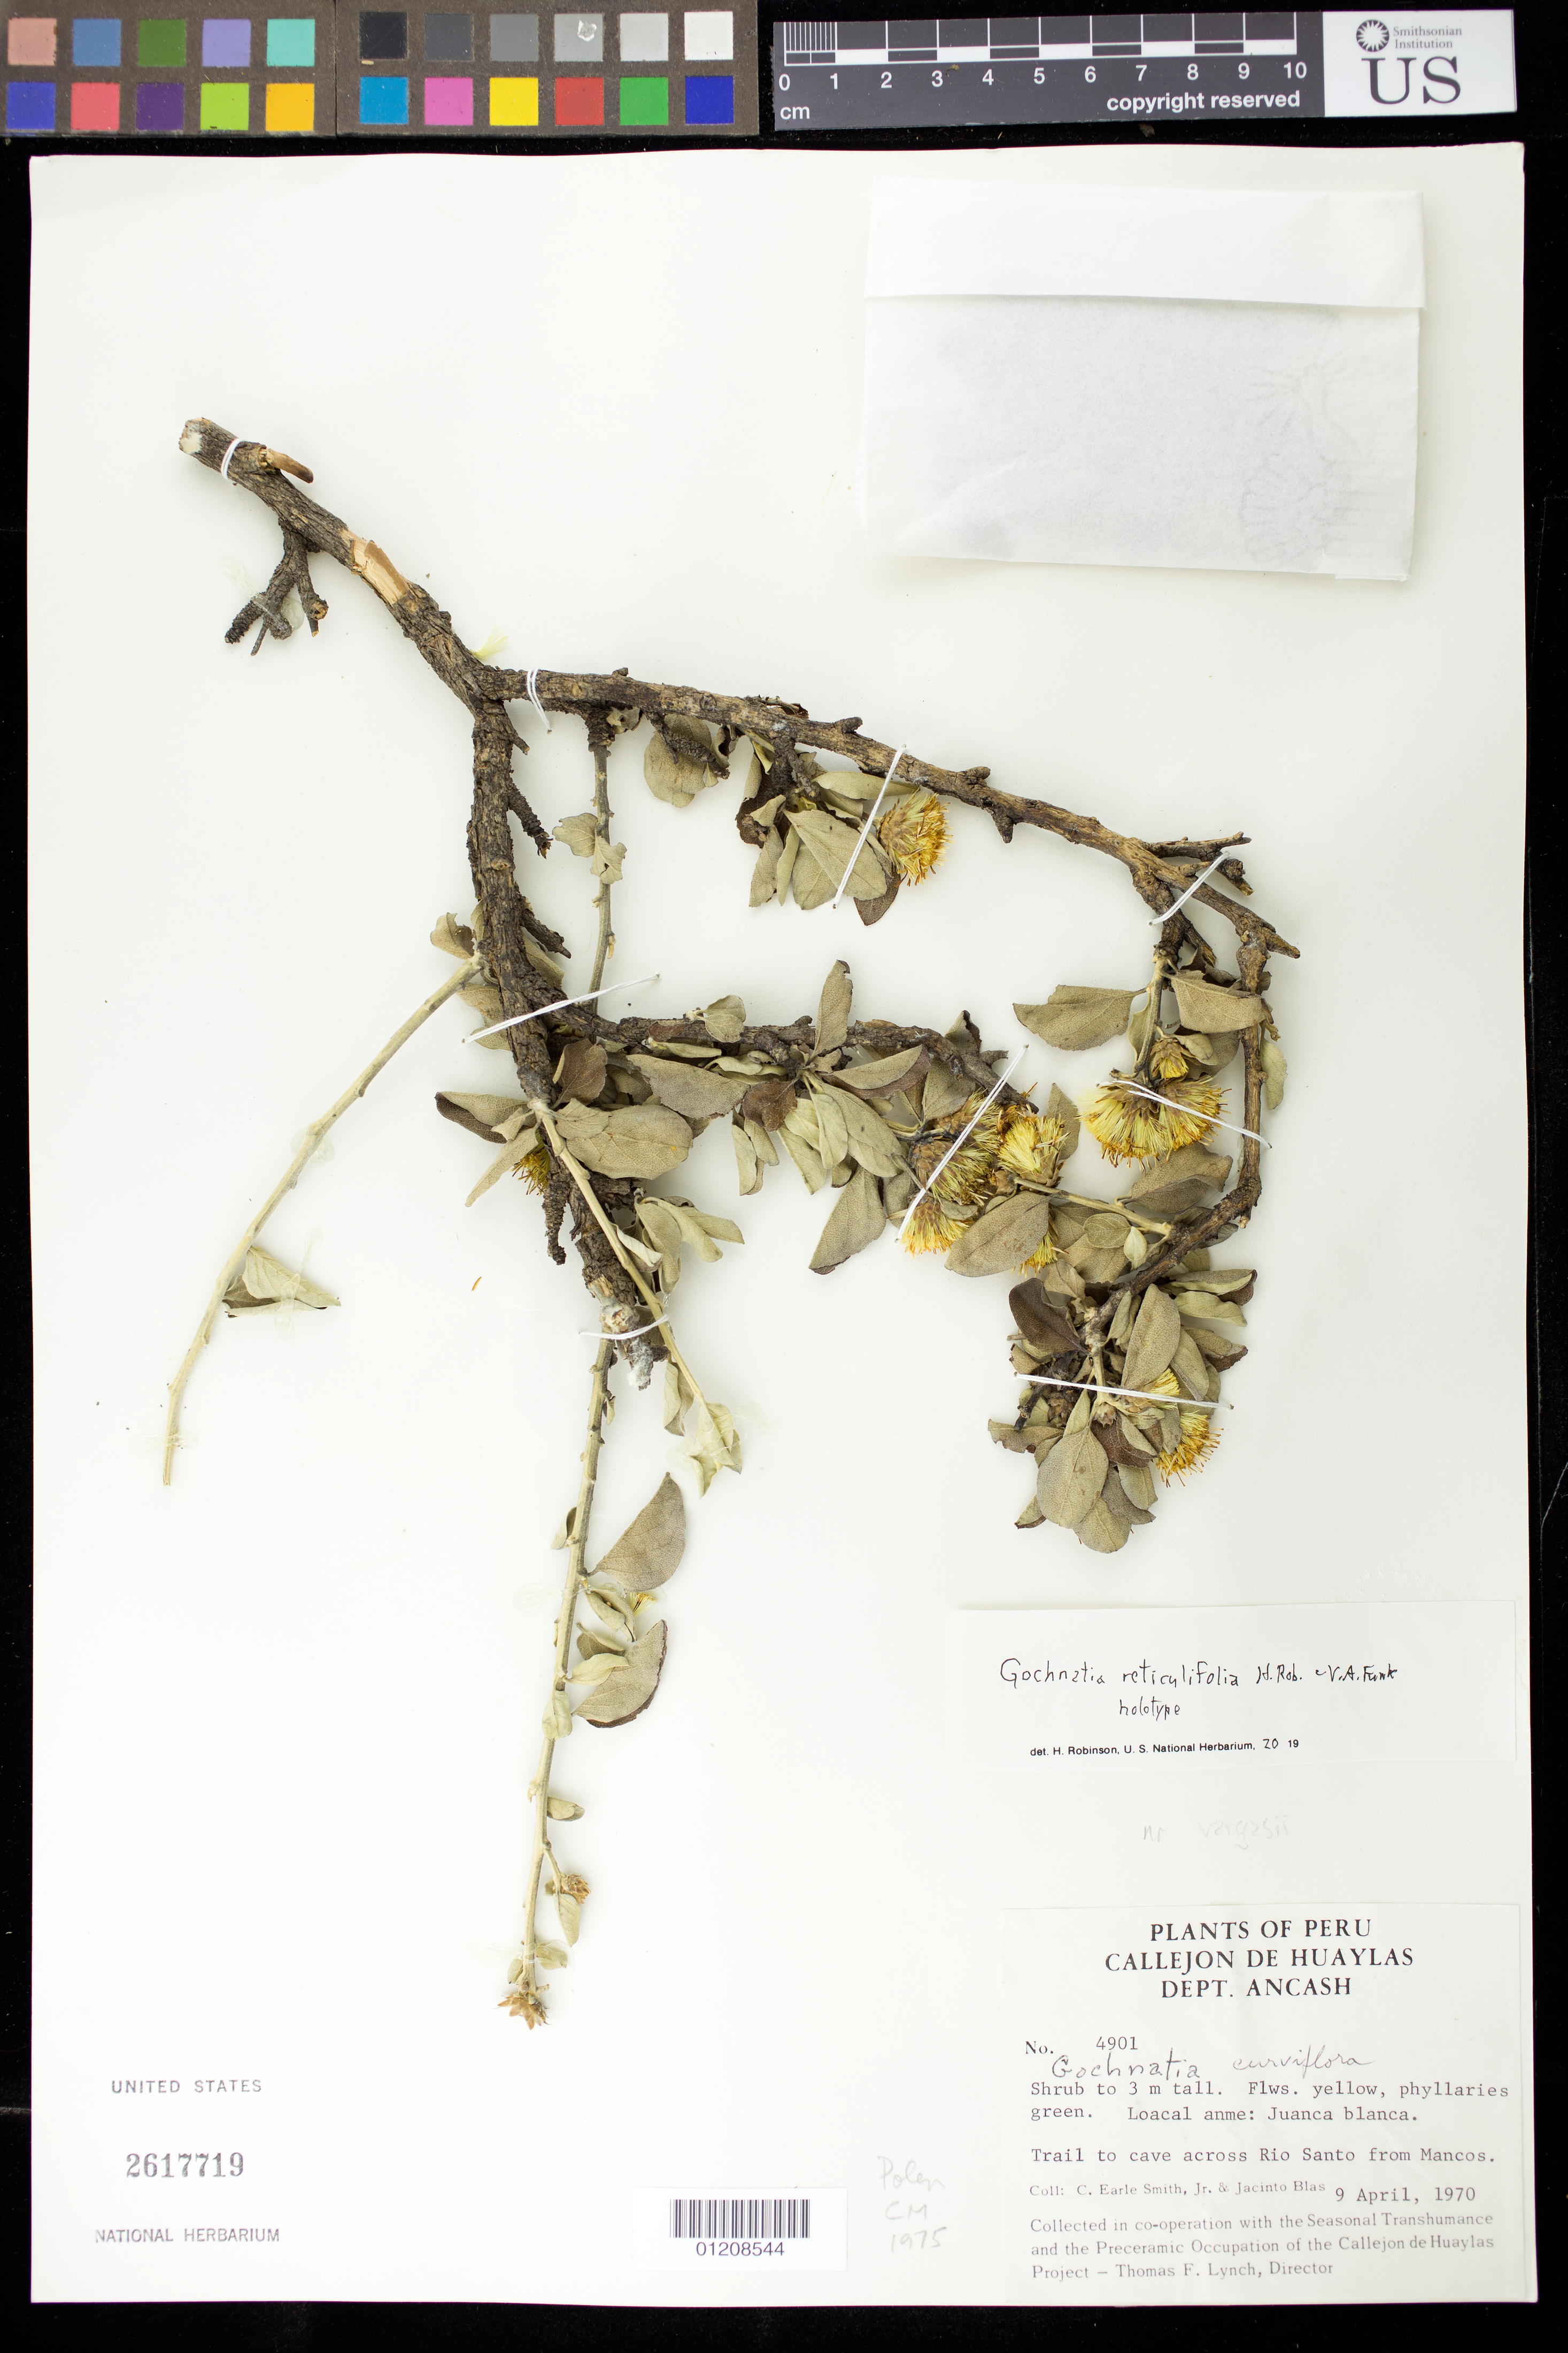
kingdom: Plantae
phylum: Tracheophyta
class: Magnoliopsida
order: Asterales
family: Asteraceae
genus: Gochnatia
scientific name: Gochnatia curviflora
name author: (Griseb.) O. Hoffm.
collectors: C. E. Smith Jr. & J. Blas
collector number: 4901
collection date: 1970-04-09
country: Peru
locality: Trail to cave across Rio Santo from Mancos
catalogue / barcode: US 2617719